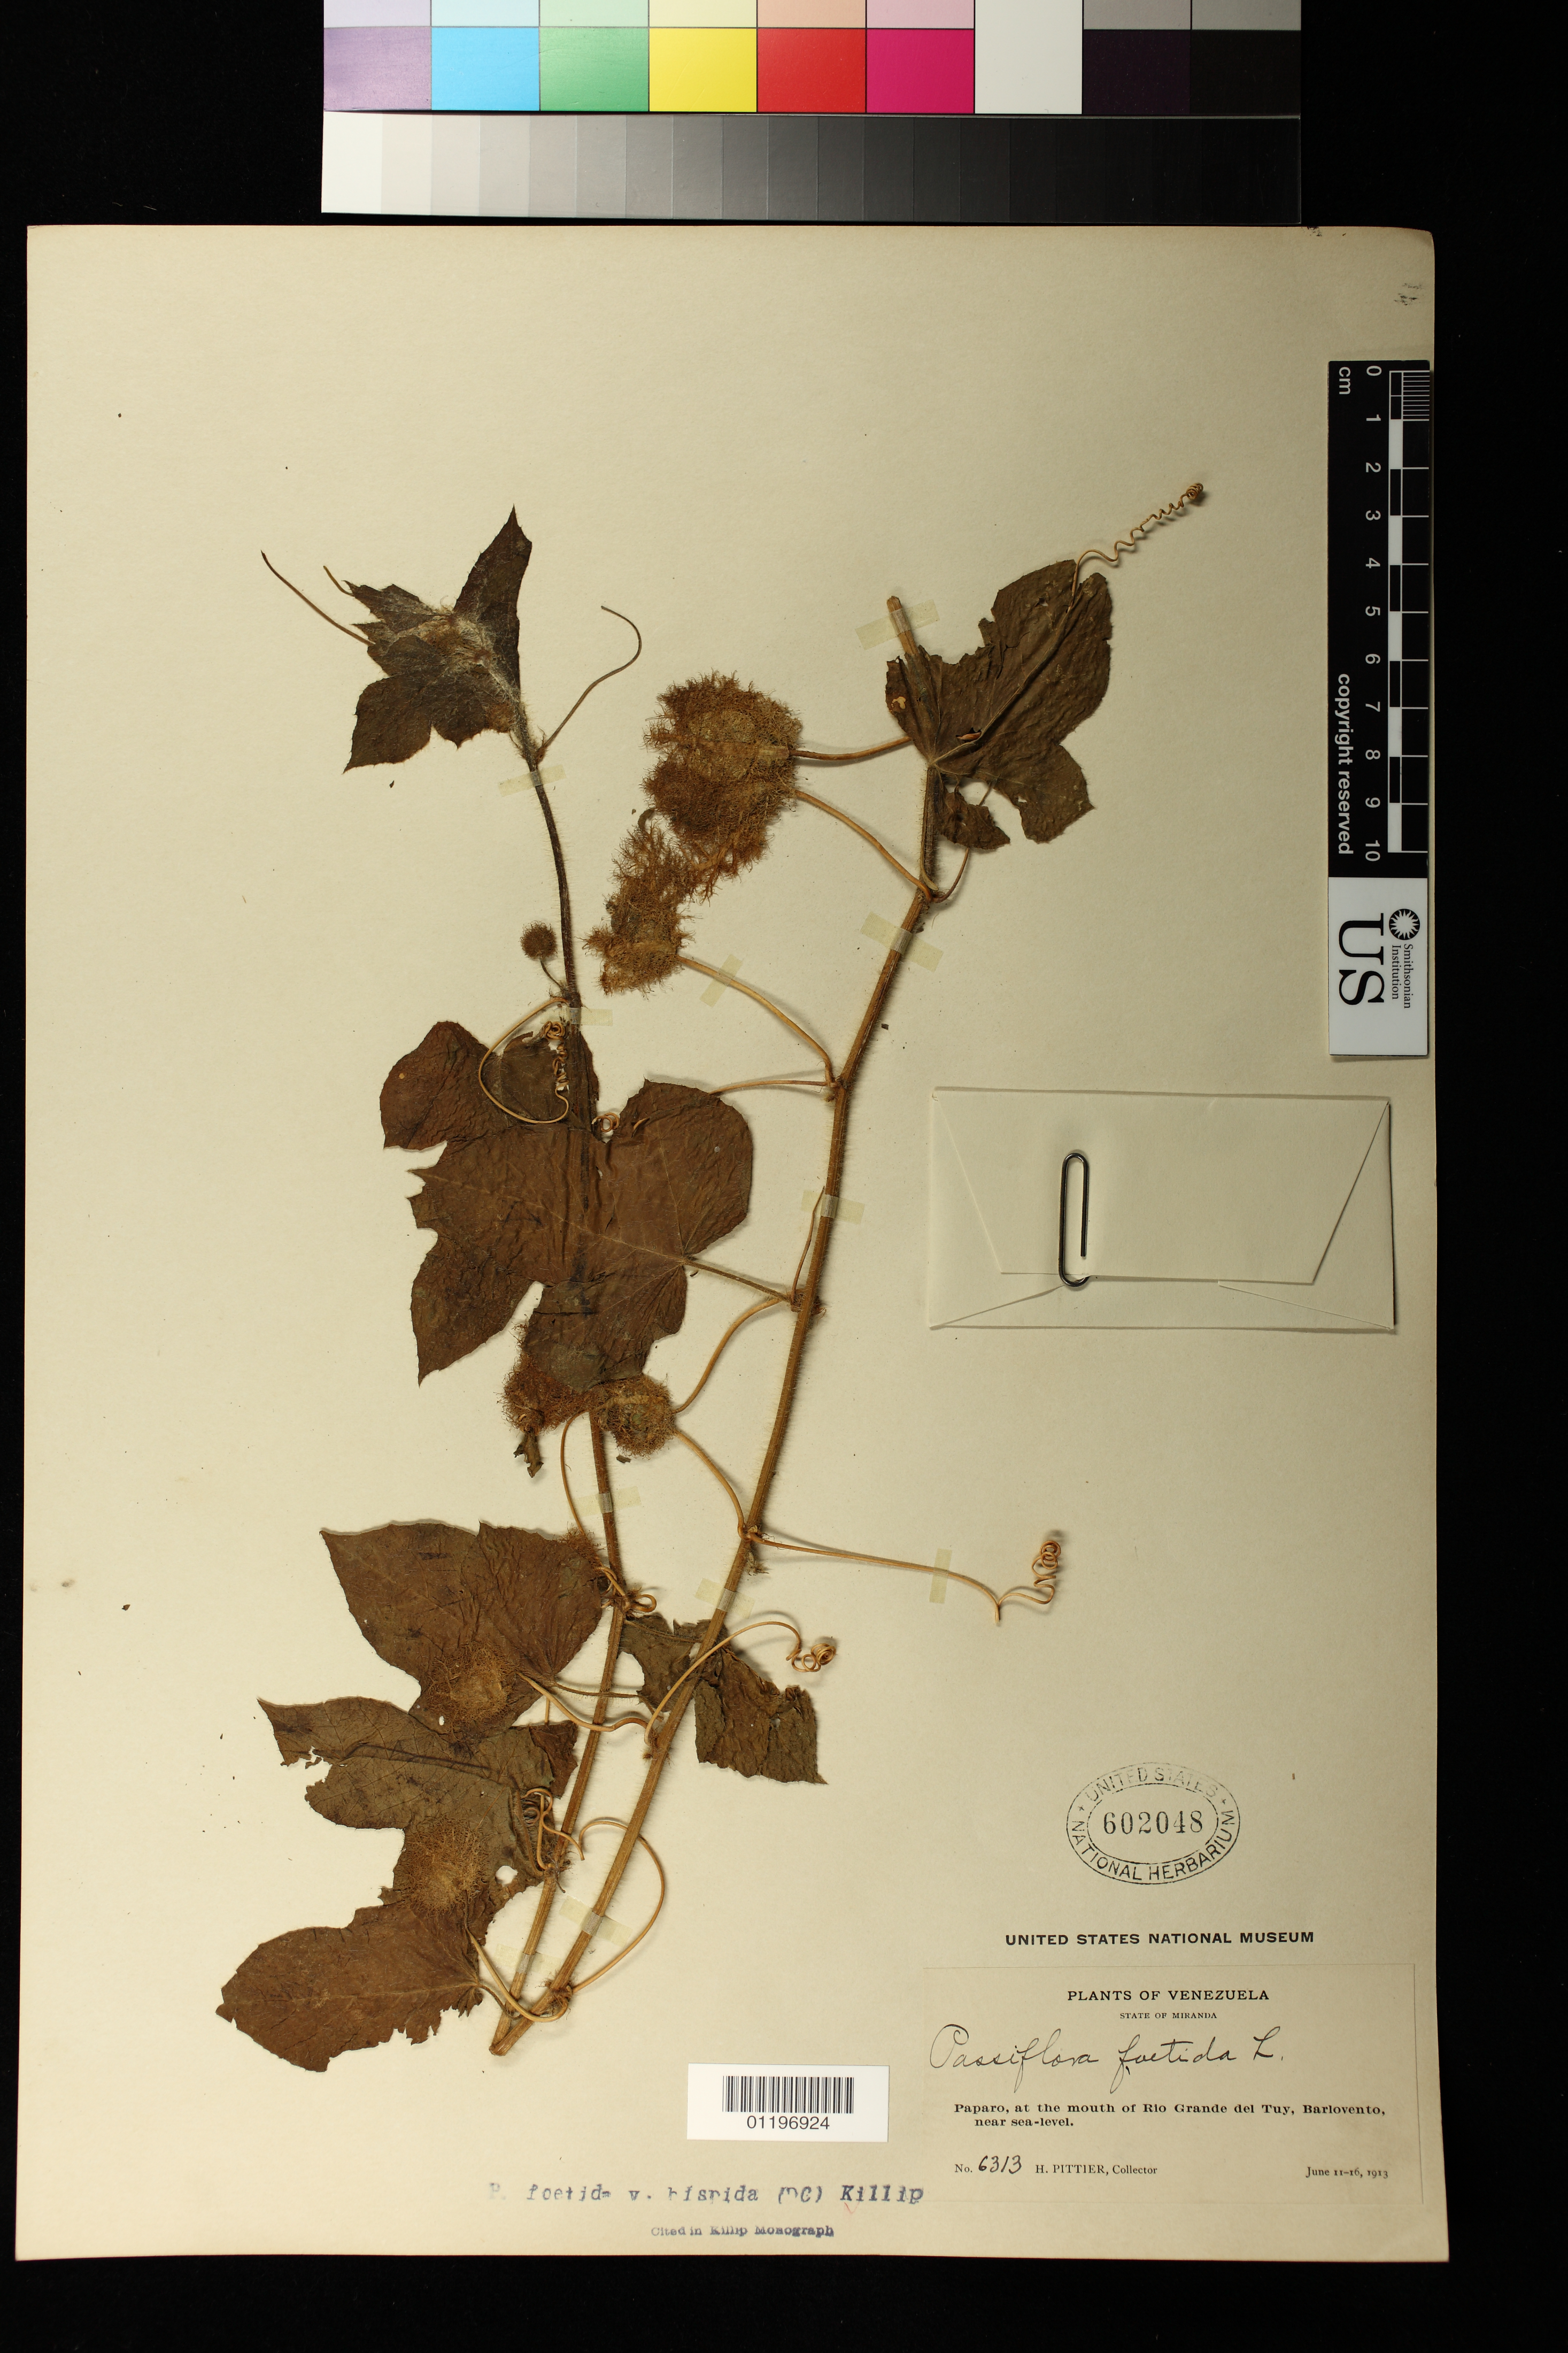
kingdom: Plantae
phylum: Tracheophyta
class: Magnoliopsida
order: Malpighiales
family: Passifloraceae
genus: Passiflora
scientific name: Passiflora foetida var. hispida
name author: (DC. ex Triana & Planch.) Killip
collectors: H. F. Pittier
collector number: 6313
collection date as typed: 11 Jun 1913 to 16 Jun 1913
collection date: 1913-06-11/1913-06-16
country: Venezuela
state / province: Miranda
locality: State of Miranda: Paparo, at the mouth of Rio Grande del Tuy, Barlovento, near sea-level.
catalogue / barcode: US 602048